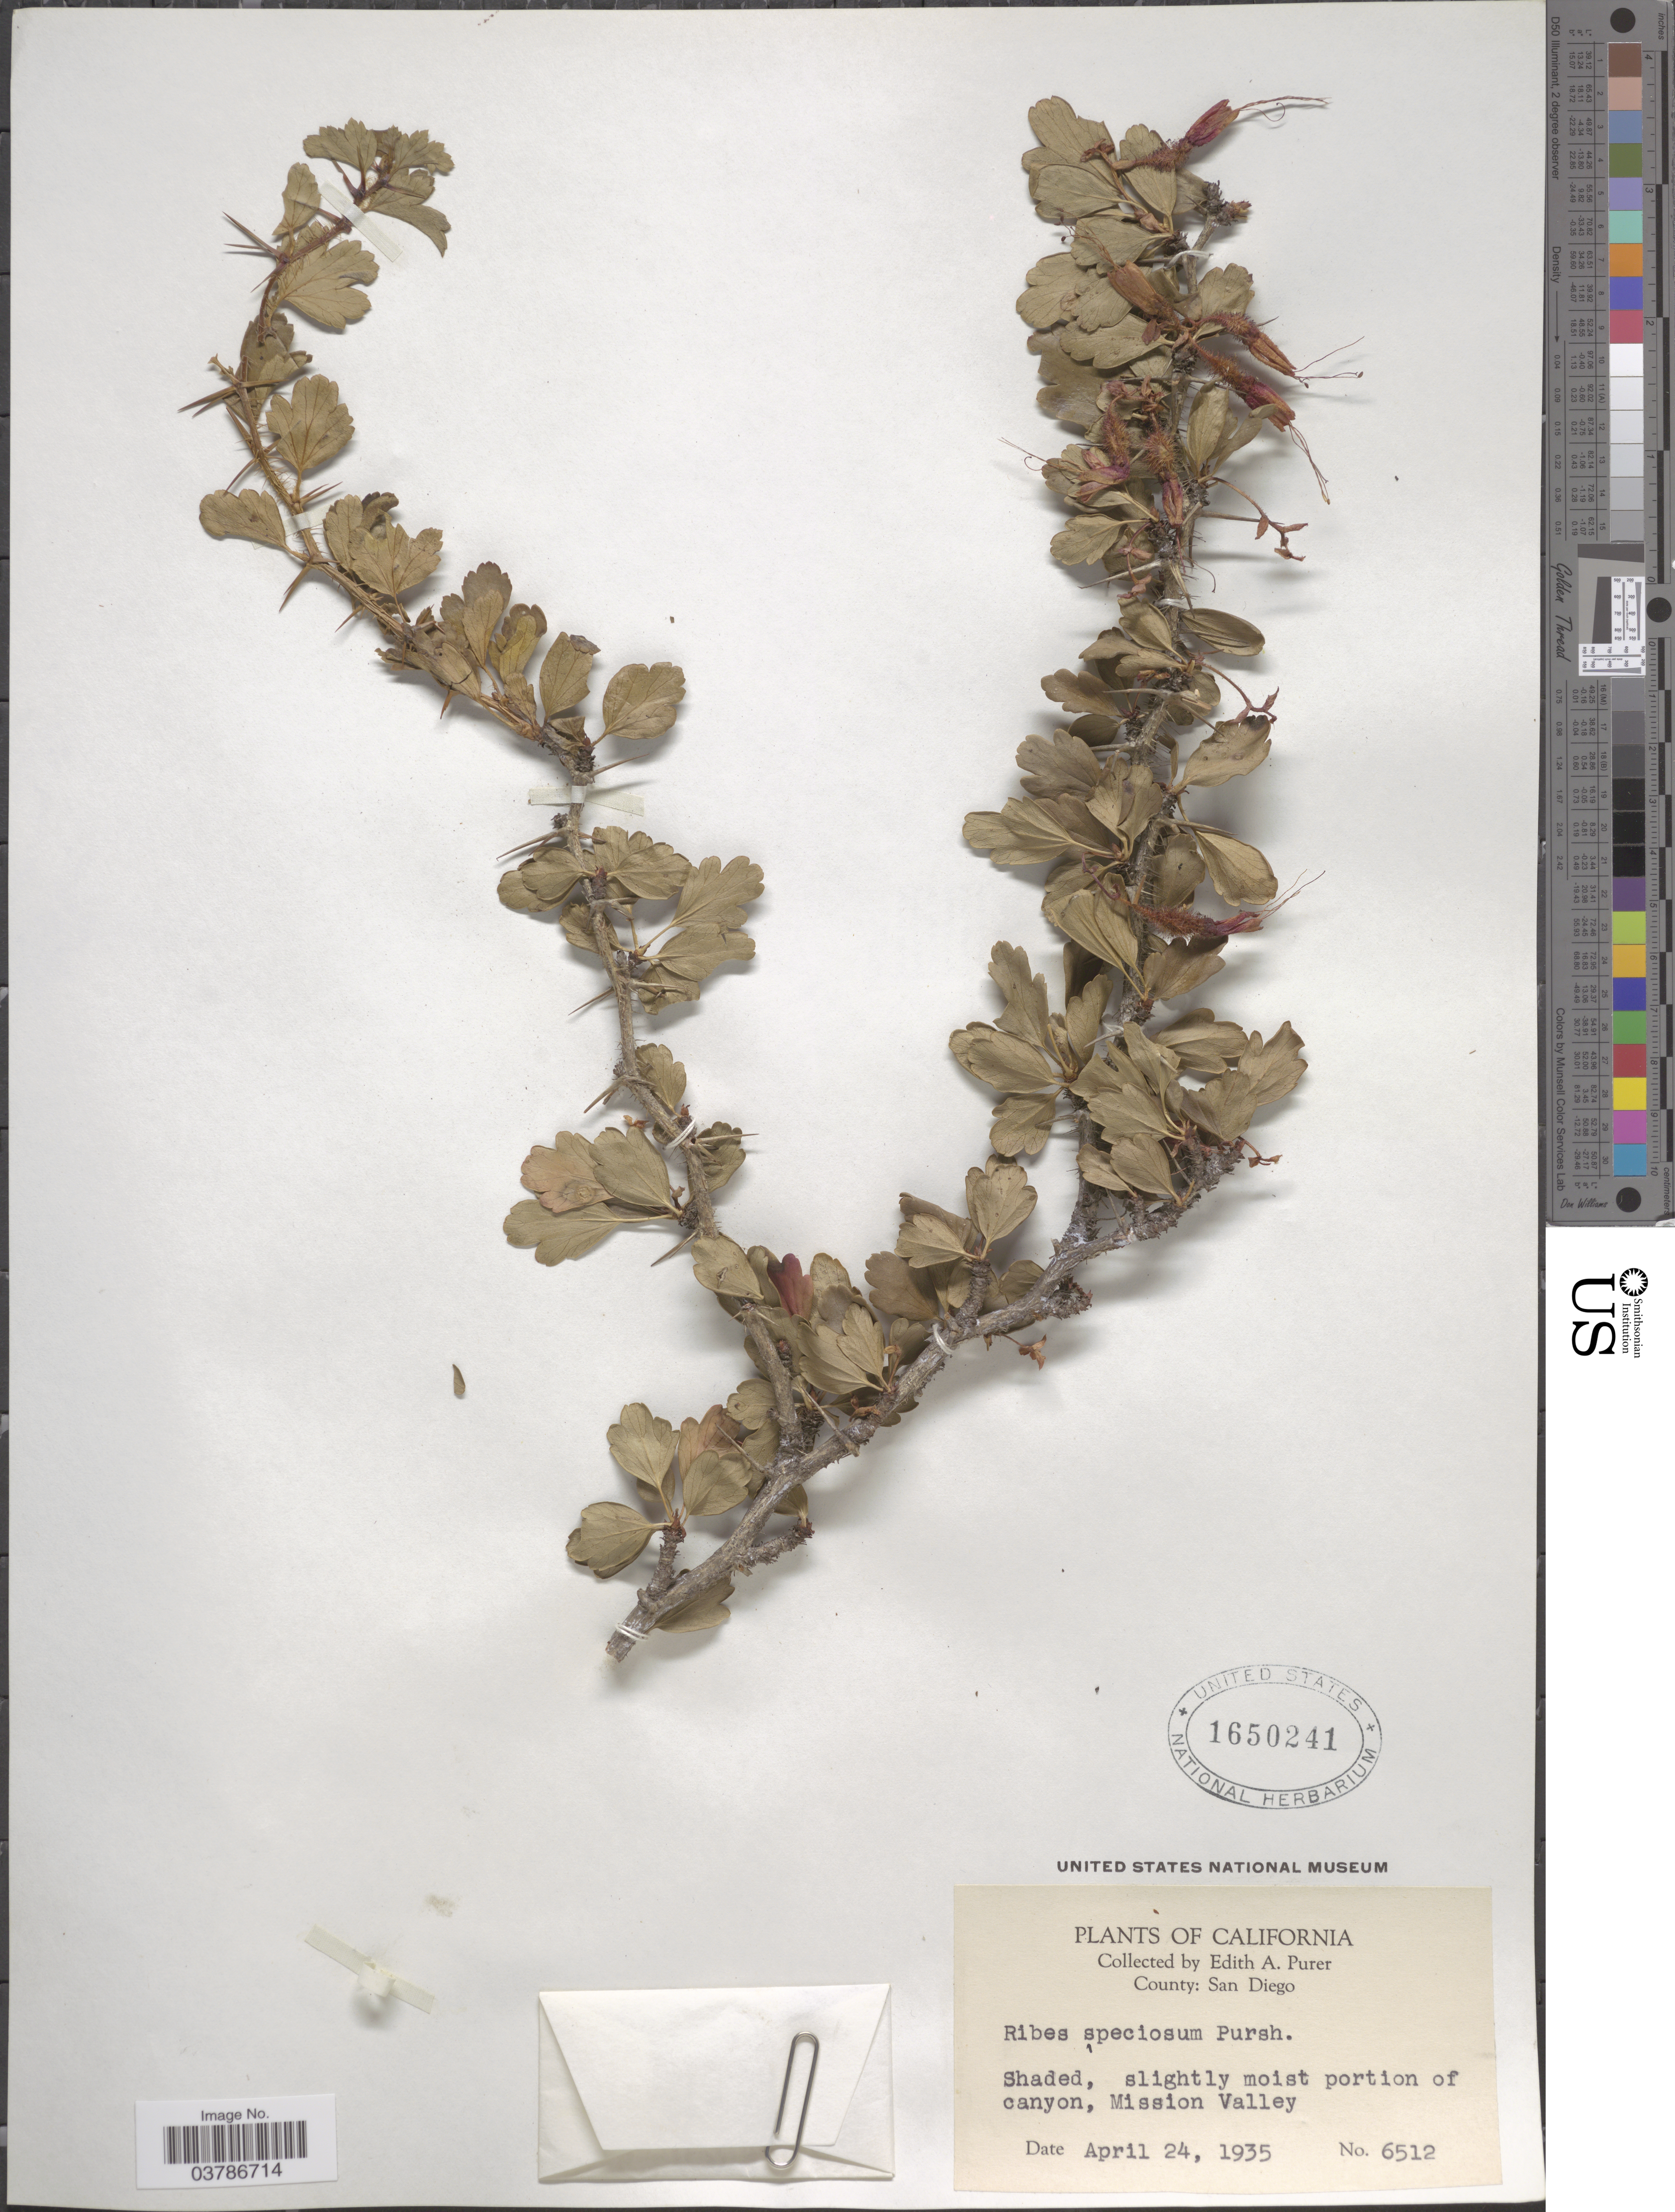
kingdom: Plantae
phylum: Tracheophyta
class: Magnoliopsida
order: Saxifragales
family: Grossulariaceae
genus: Ribes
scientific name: Ribes speciosum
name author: Pursh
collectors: E. Purer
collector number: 6512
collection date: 1935-04-24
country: United States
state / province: California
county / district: San Diego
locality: County: San Diego. Shaded, slightly moist portion of canyon, Mission Valley.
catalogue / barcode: US 1650241